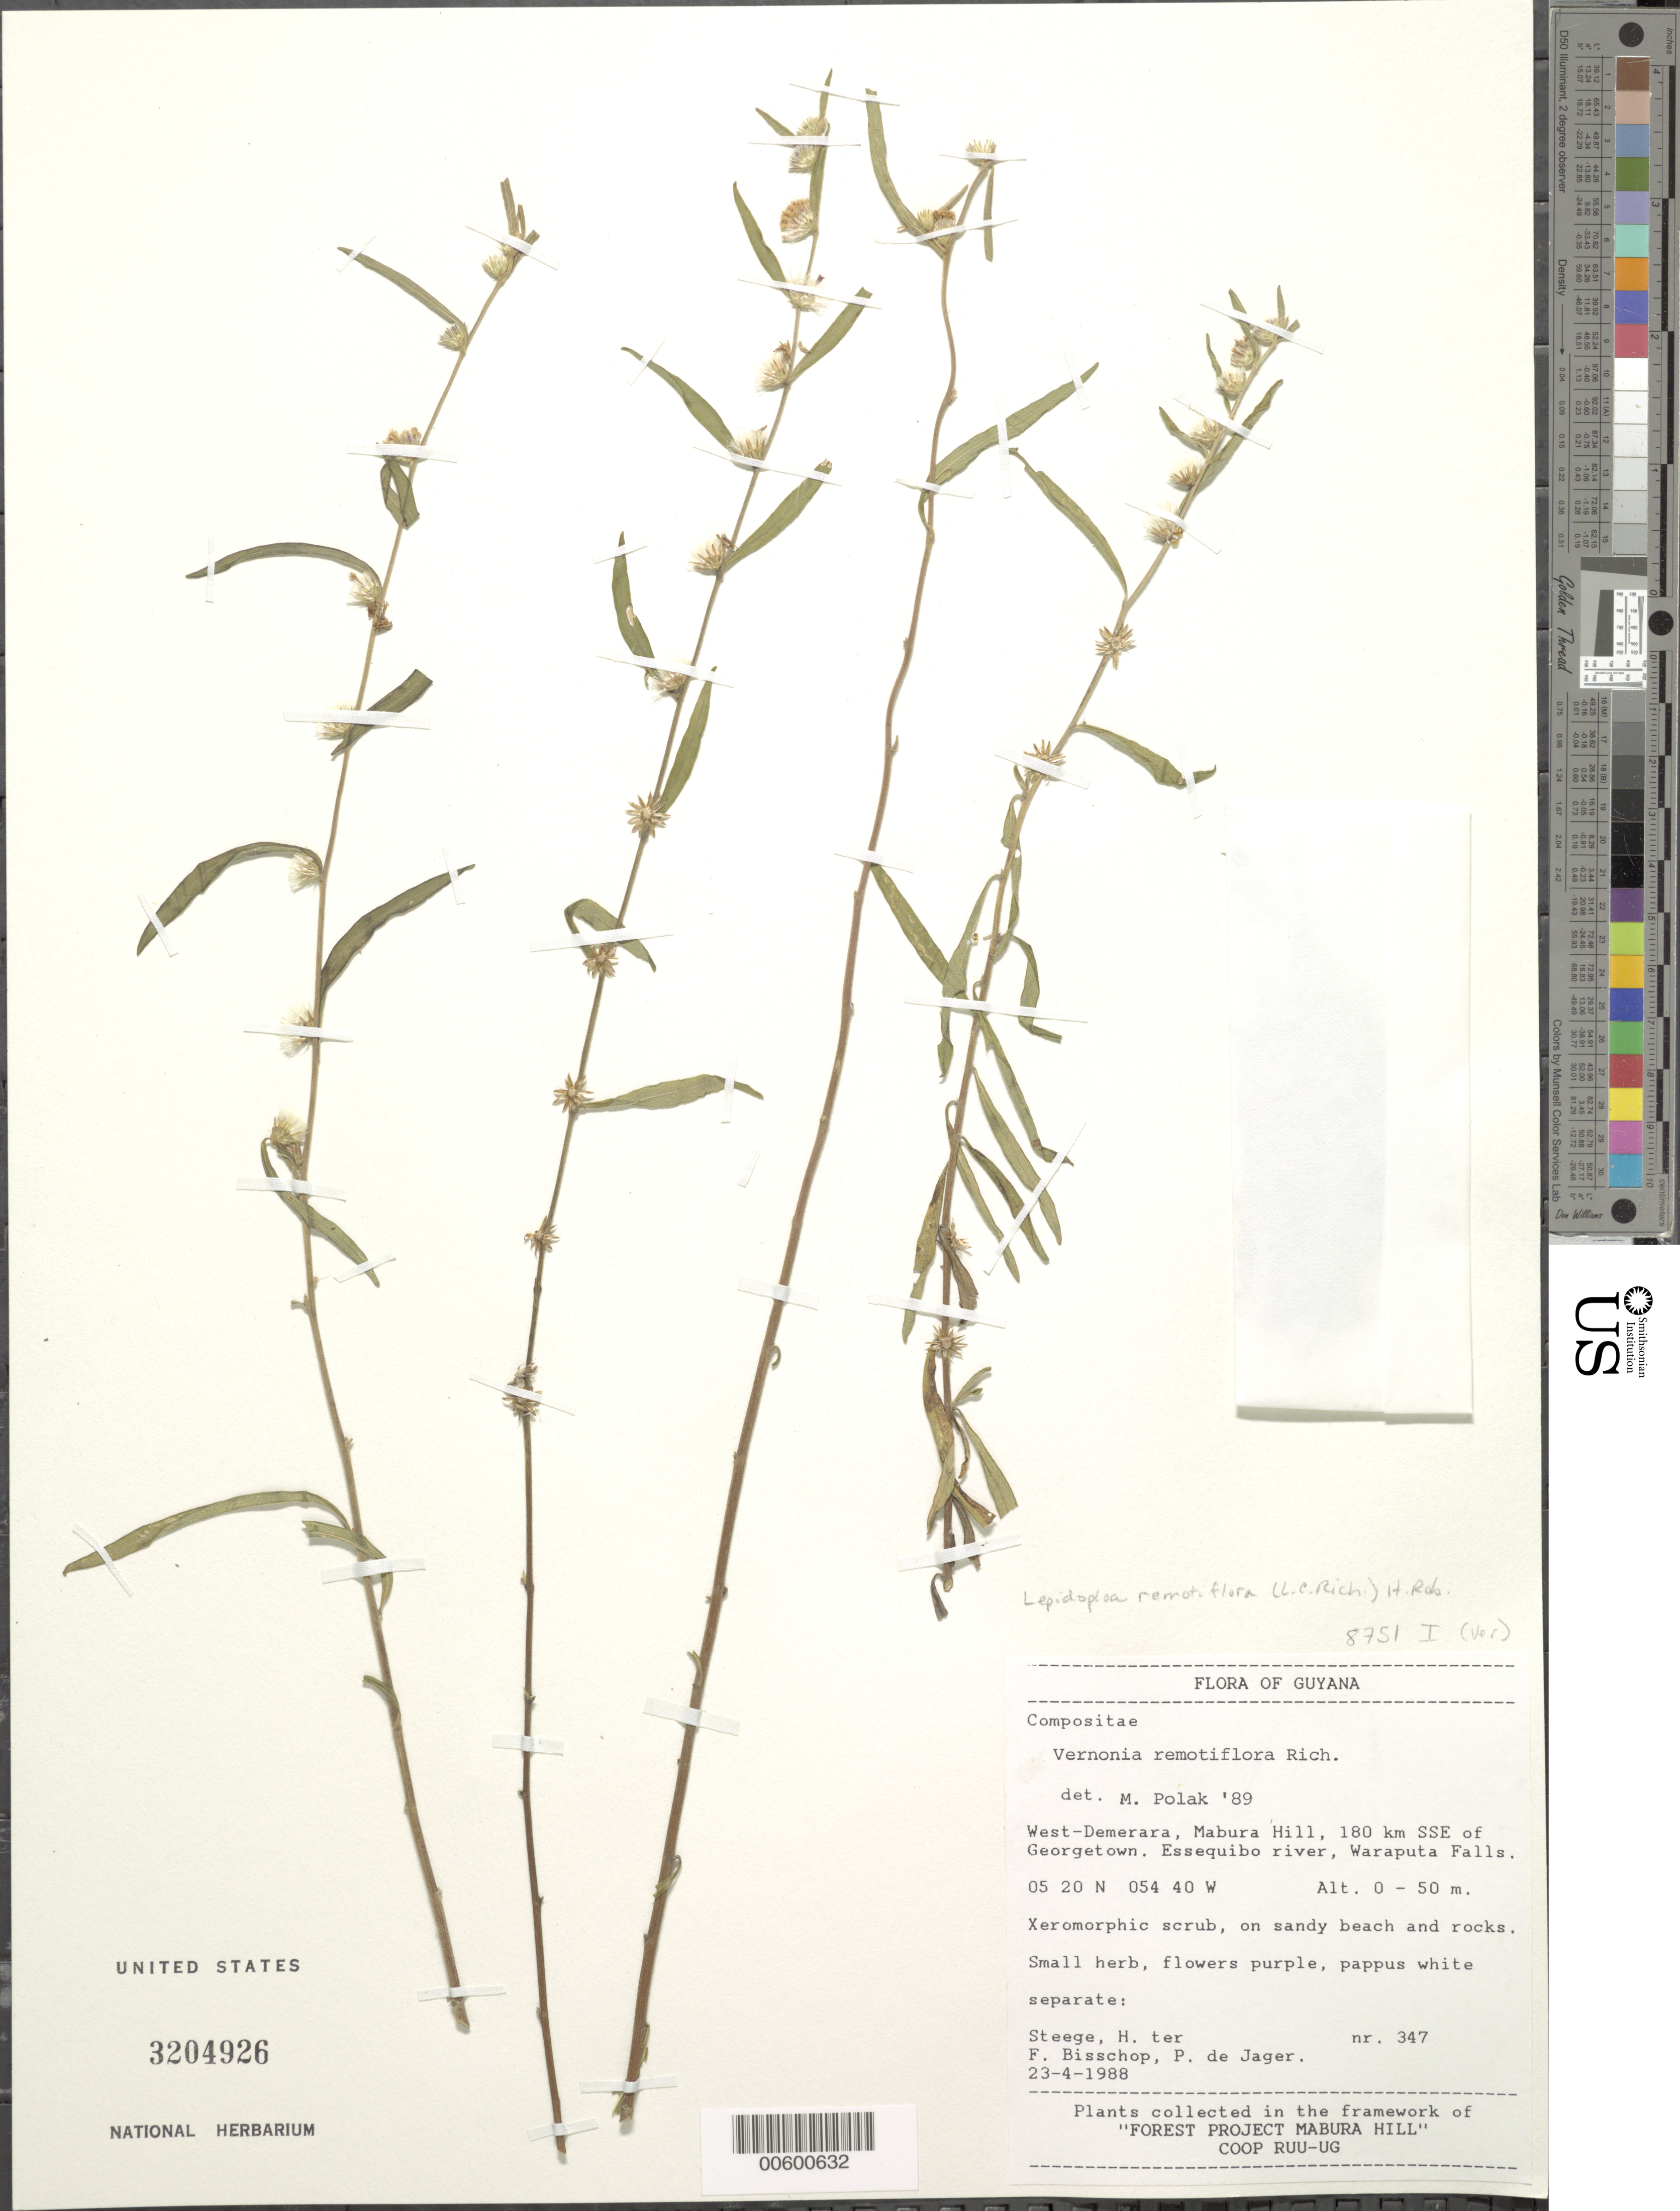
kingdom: Plantae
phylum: Tracheophyta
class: Magnoliopsida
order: Asterales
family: Asteraceae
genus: Lepidaploa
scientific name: Lepidaploa remotiflora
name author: (Rich.) H. Rob.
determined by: Polak, M.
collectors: H. ter Steege, F. Gisschop & P. De Jager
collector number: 347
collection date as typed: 23-Apr-88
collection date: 1988-04-23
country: Guyana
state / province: U. Demerara-Berbice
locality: Mabura Hill, 180 km SSE of Georgetown, Essequibo river, Waraputa Falls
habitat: Xeromorphic scrub. On sandy beach and rocks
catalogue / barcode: US 3204926